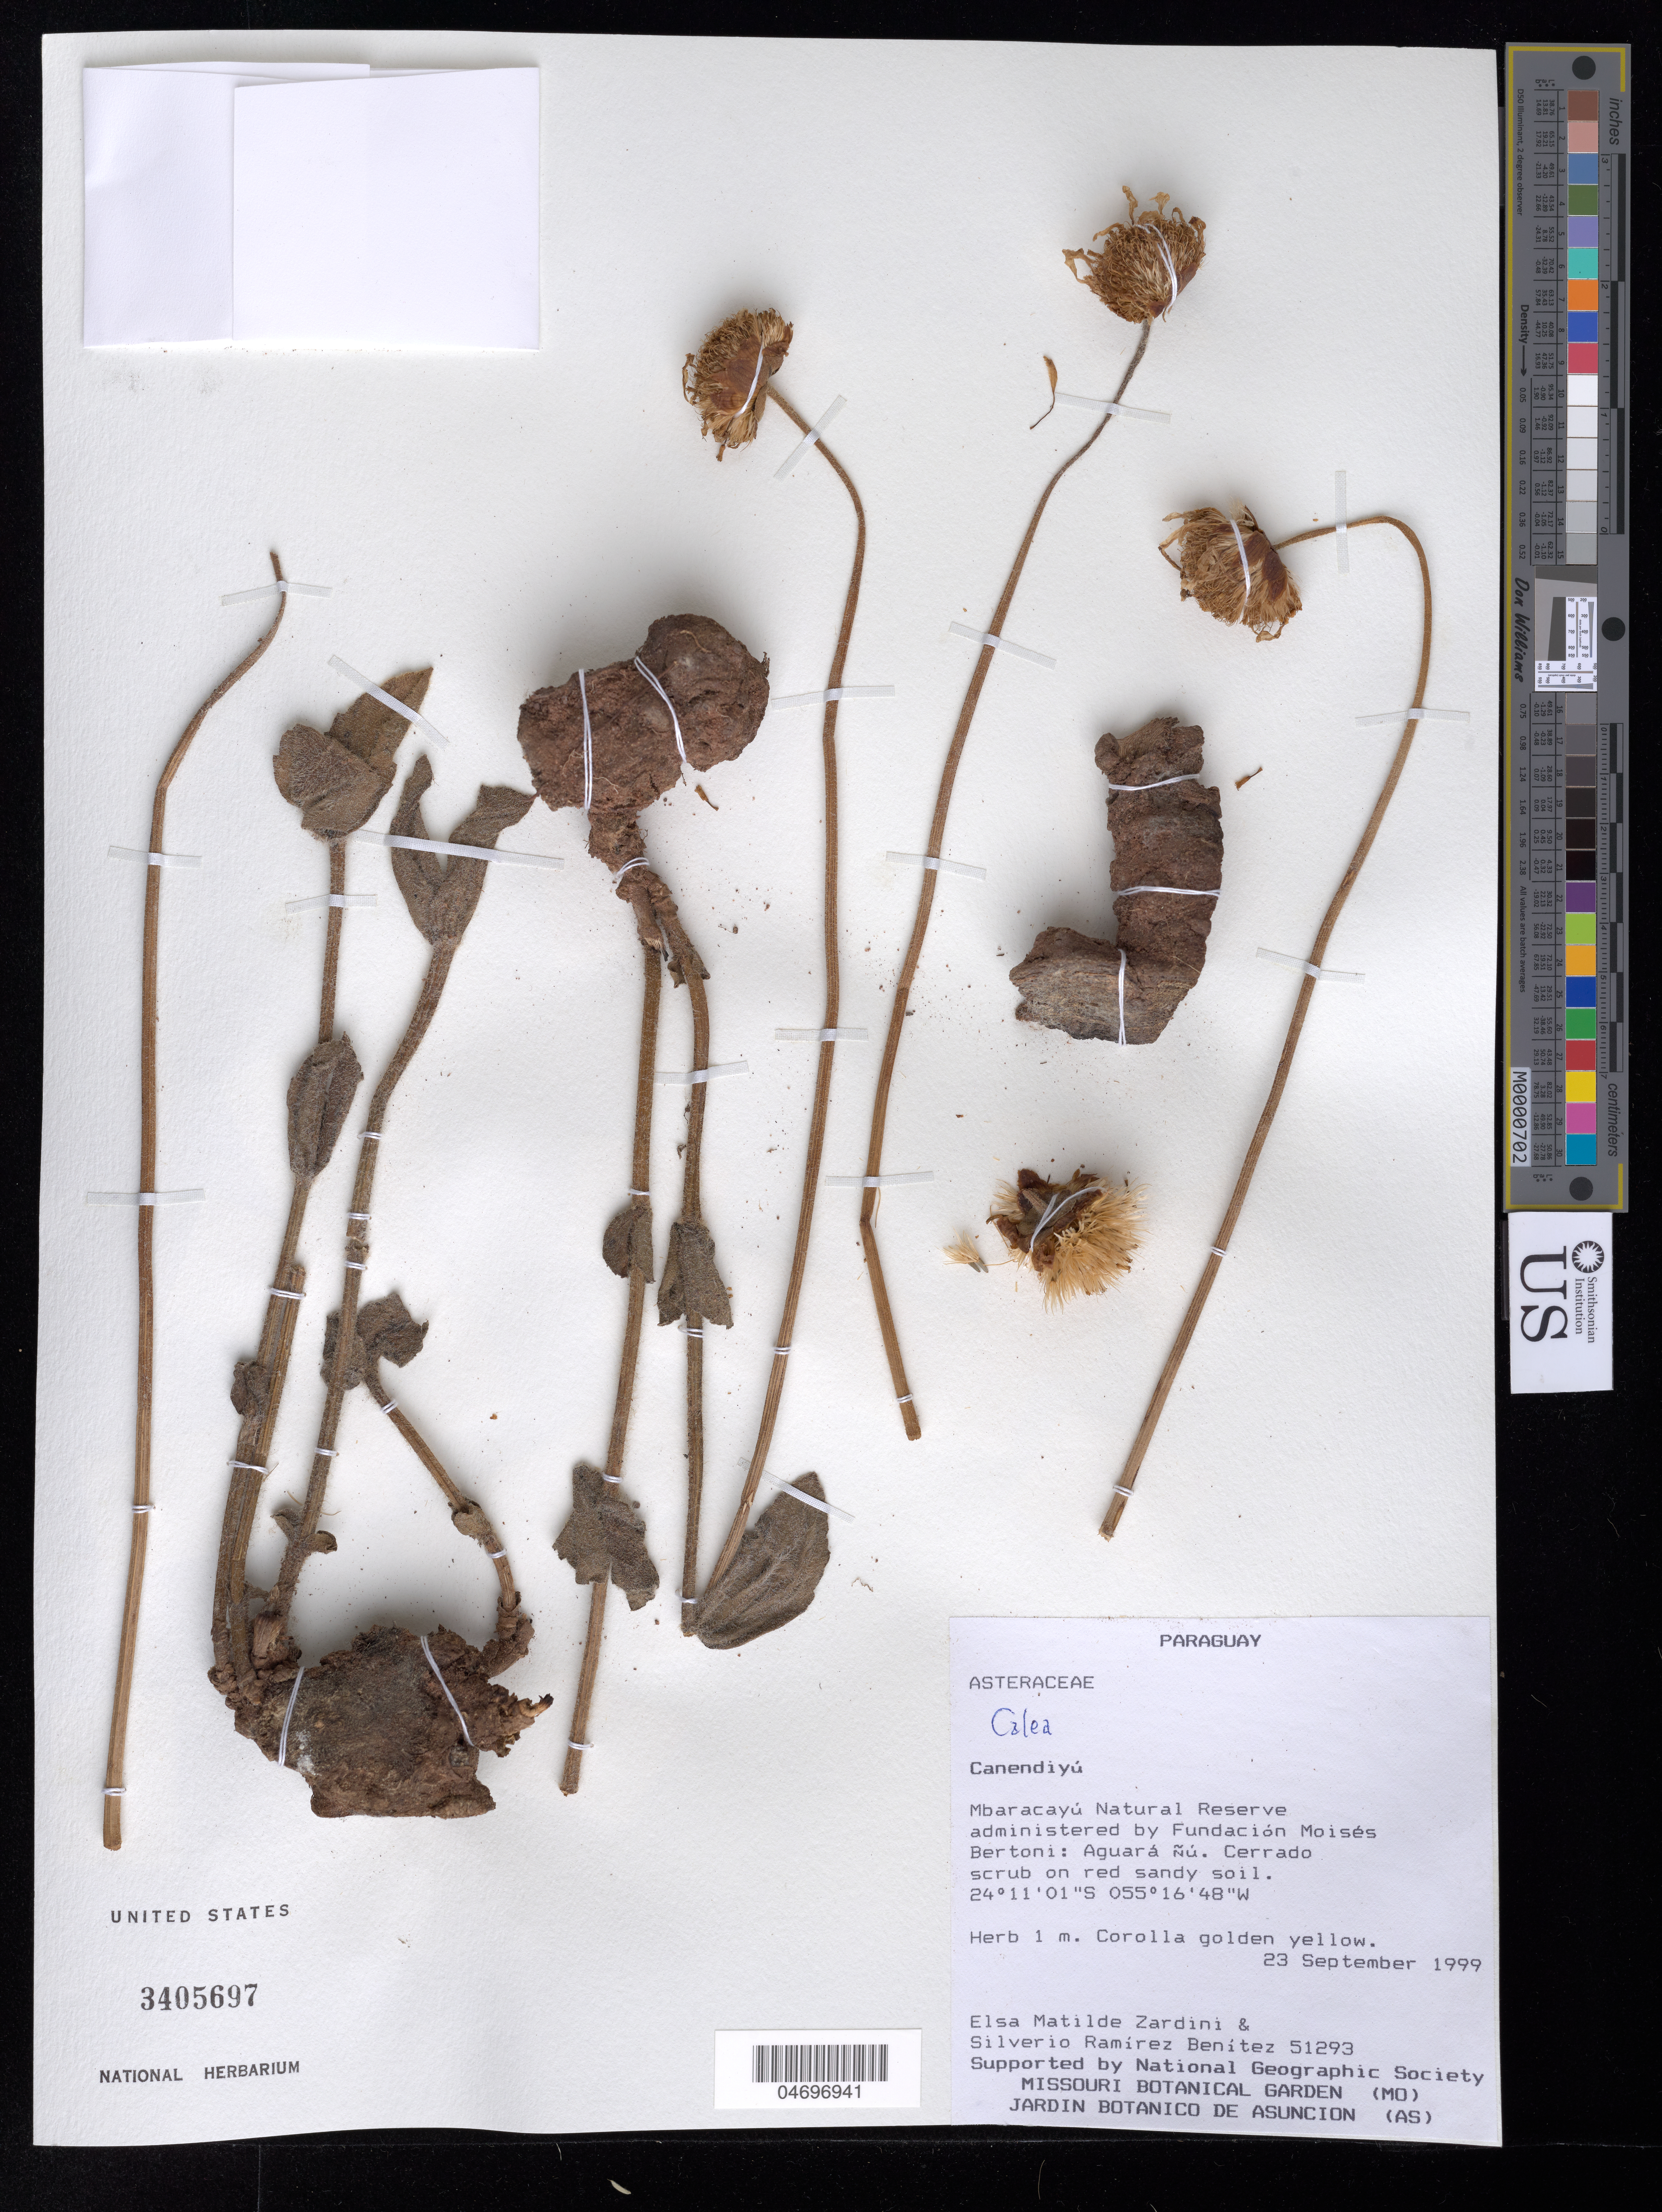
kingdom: Plantae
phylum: Tracheophyta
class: Magnoliopsida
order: Asterales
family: Asteraceae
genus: Calea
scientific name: Calea formosa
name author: Chodat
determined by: Bueno, Vinicius Resende, (ICN), Universidade Federal do Rio Grande do Sul (BRAZIL)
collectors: E. M. Zardini & S. Ramírez B.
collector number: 51293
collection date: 1999-09-23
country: Paraguay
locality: Canendiyu, Mbaracayu Natural Reserve adminstered by Fundacion Moises Bertoni: Aguara NU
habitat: Cerrado scrub on red sandy soil.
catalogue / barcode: US 3405697